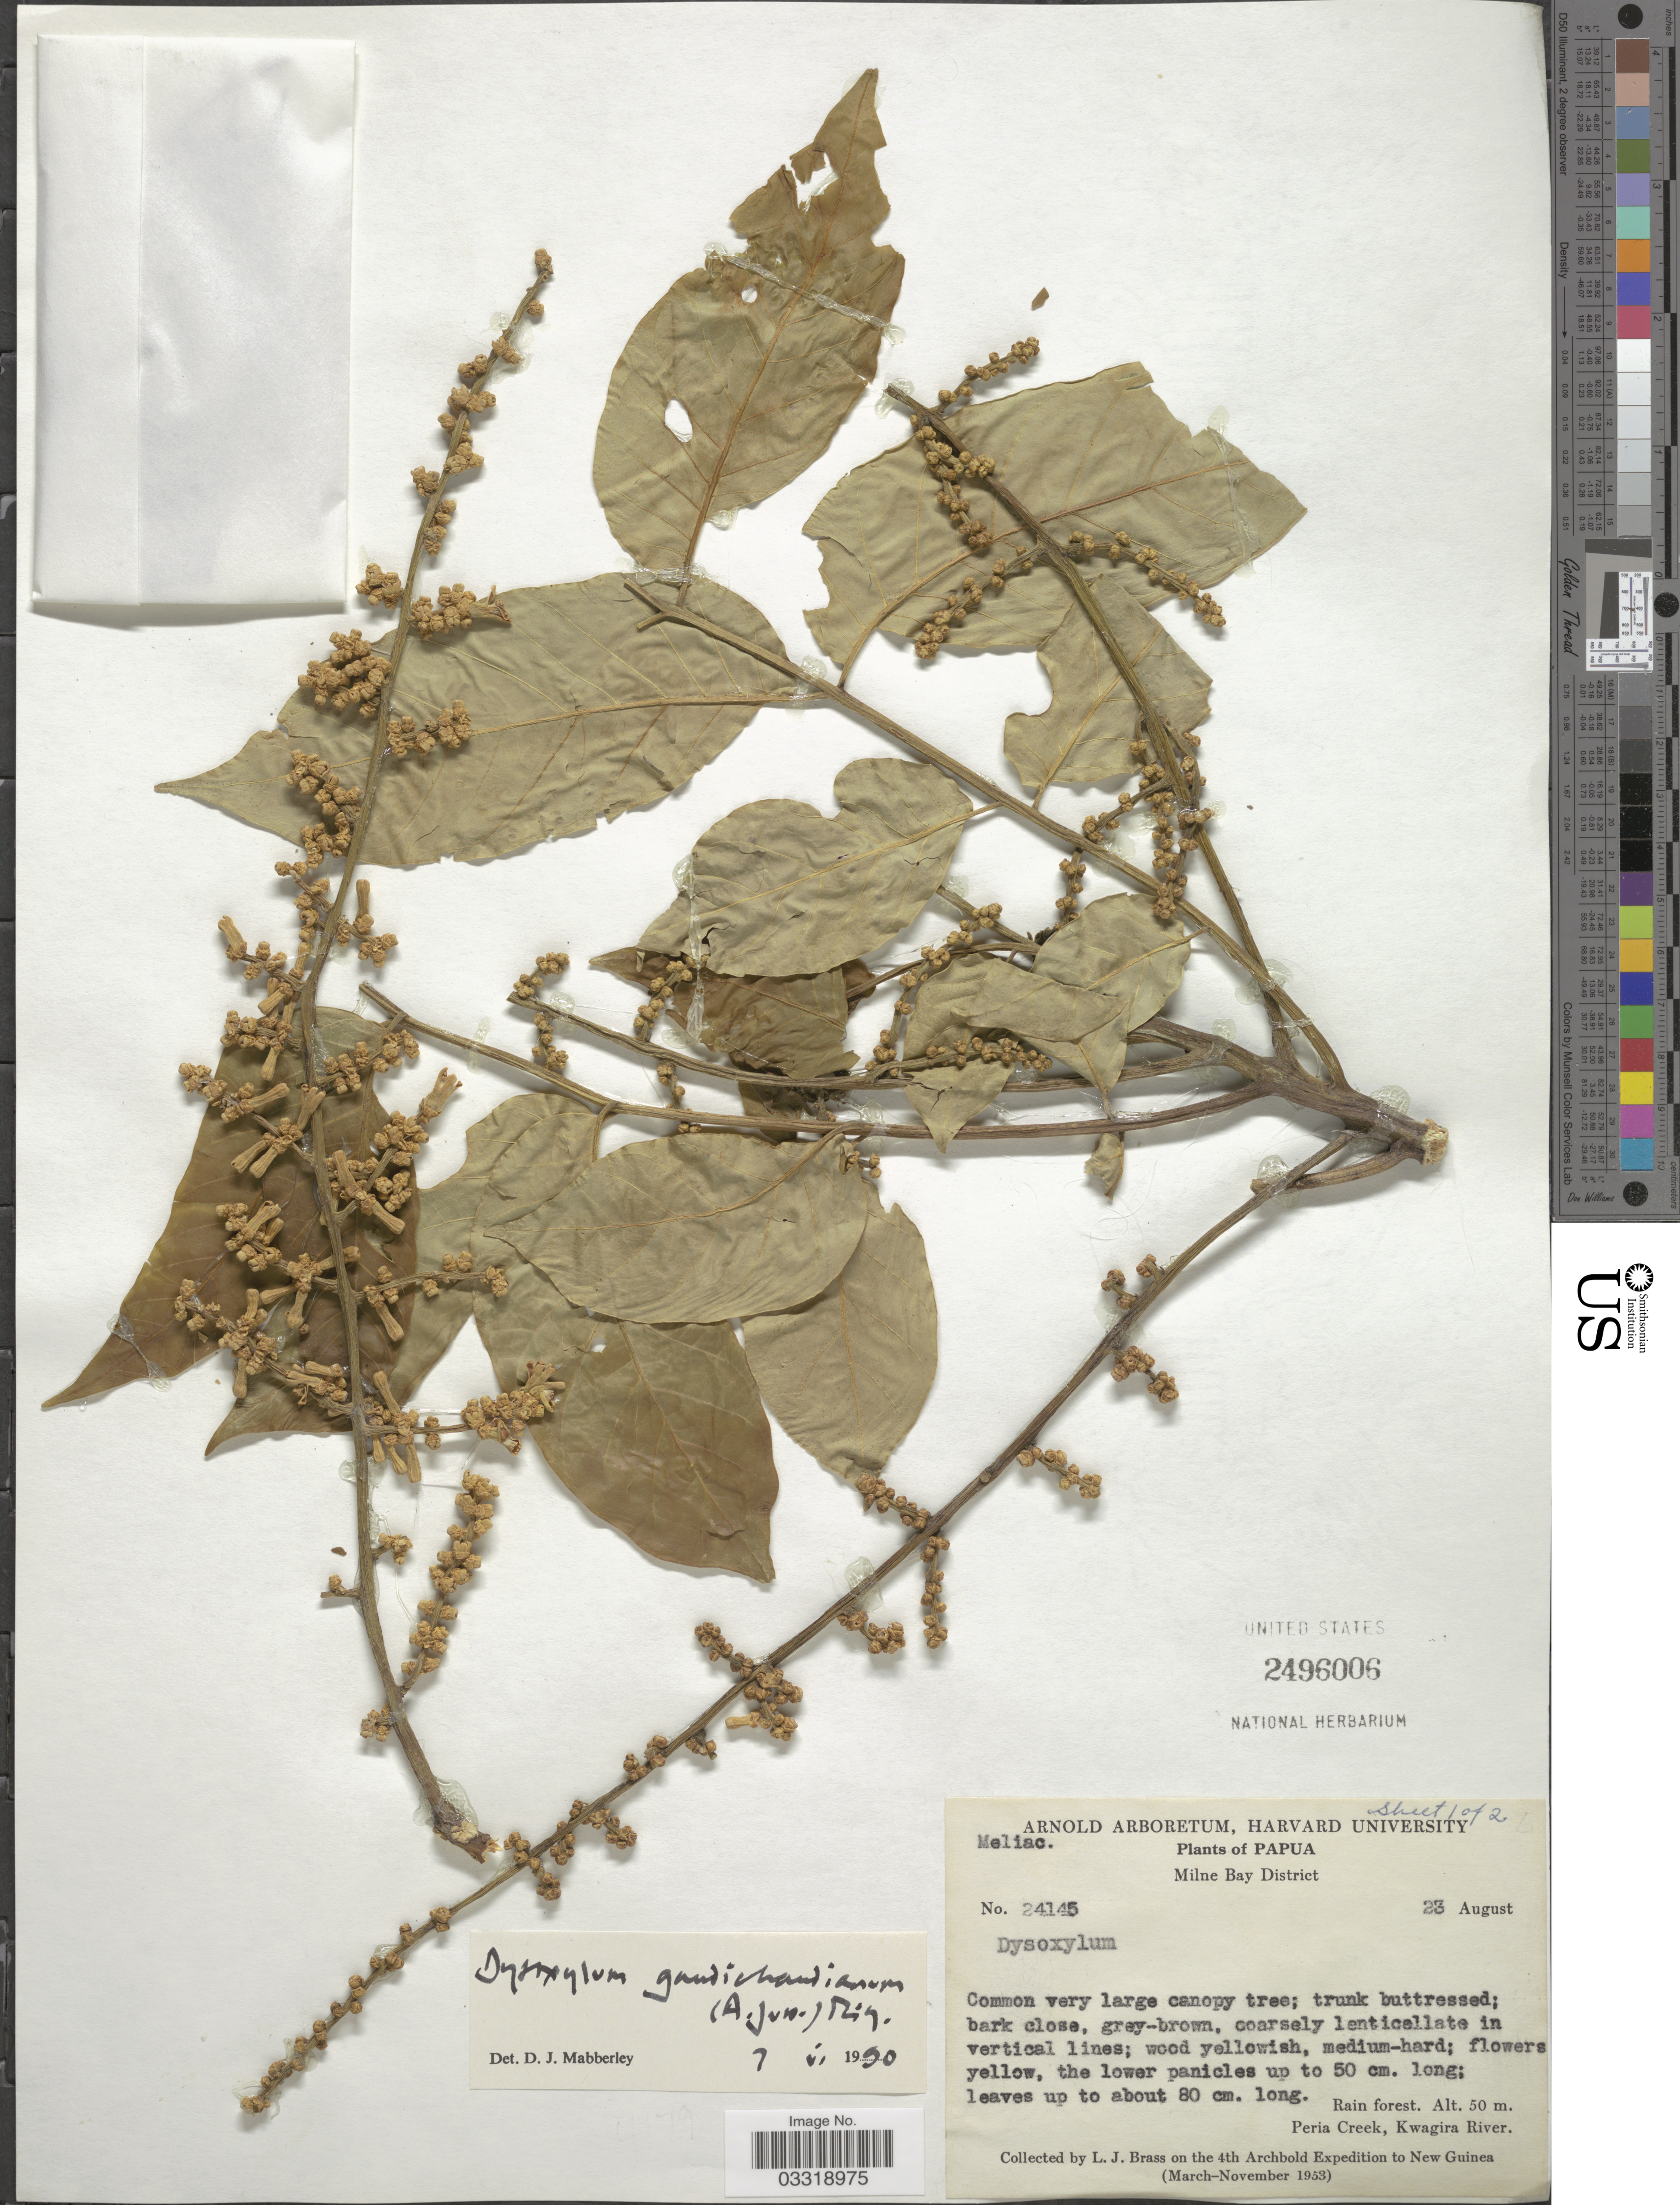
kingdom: Plantae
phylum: Tracheophyta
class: Magnoliopsida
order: Sapindales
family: Meliaceae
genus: Didymocheton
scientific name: Didymocheton gaudichaudianus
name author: A. Juss.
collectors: L. J. Brass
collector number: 24145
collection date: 1953-08-23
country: Papua New Guinea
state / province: Milne Bay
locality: Papua. Milne Bay District. Peria Creek, Kwagira River. New Guinea.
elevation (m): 50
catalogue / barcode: US 2496006